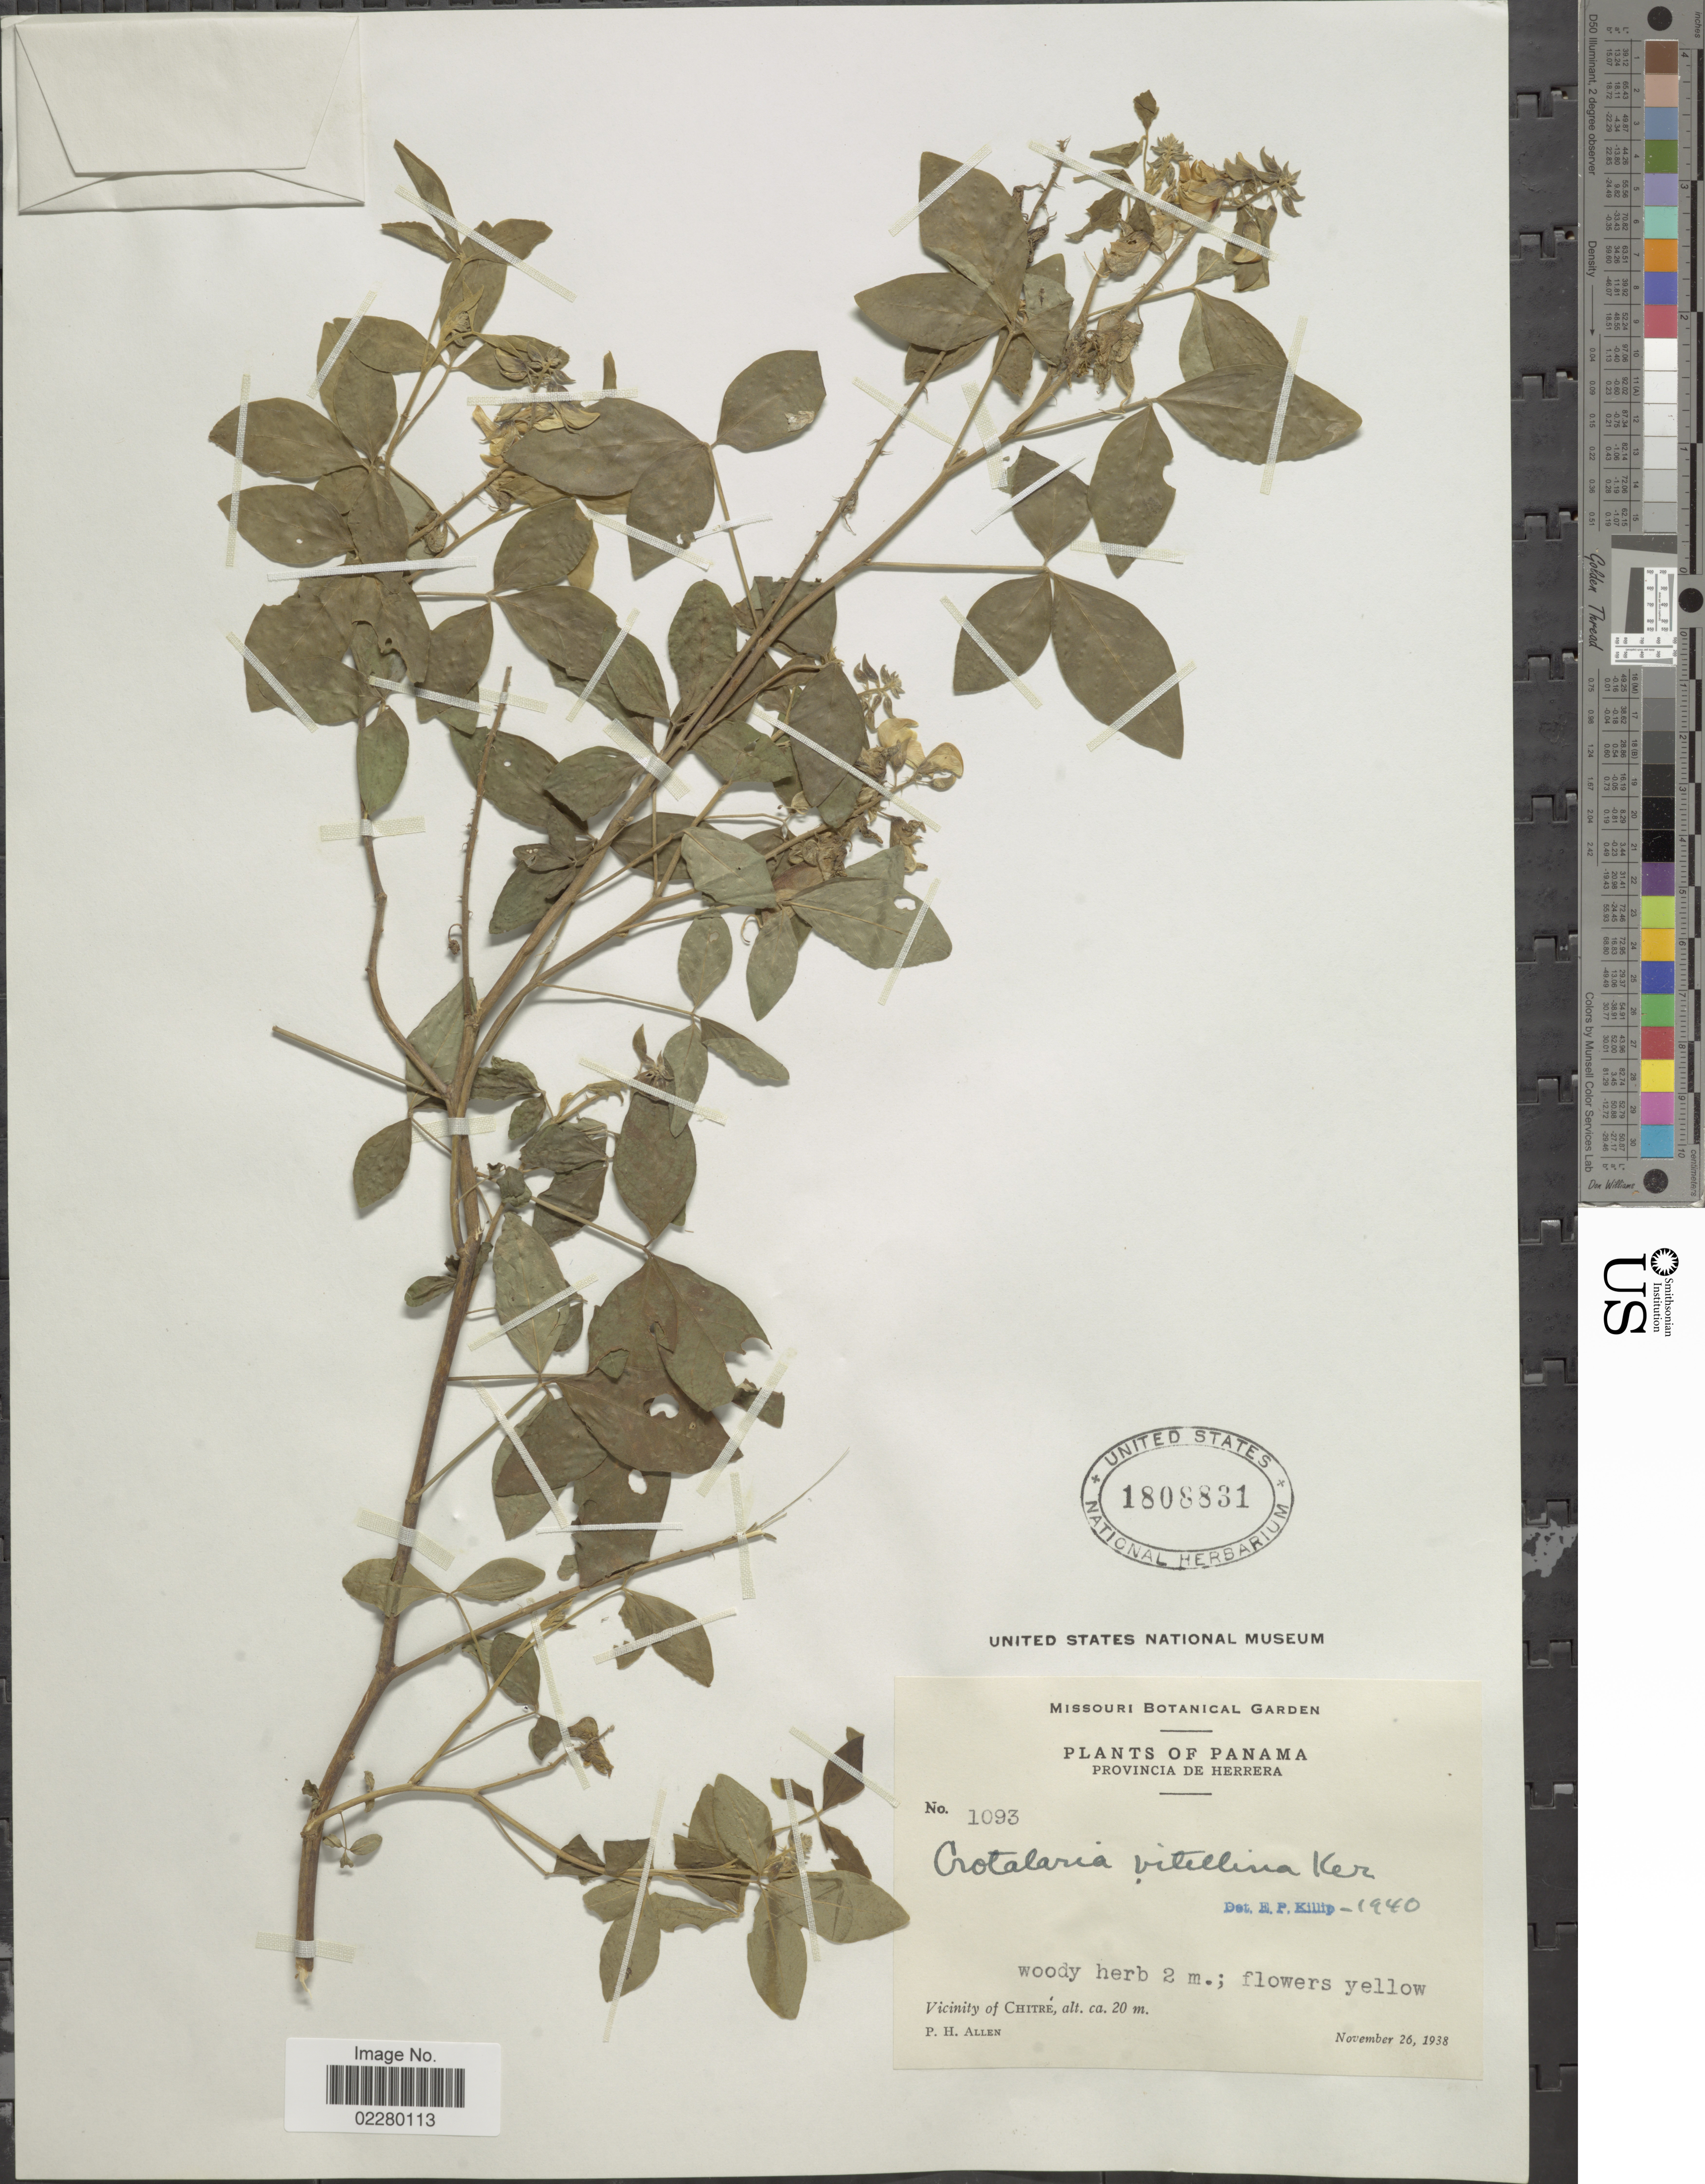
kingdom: Plantae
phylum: Tracheophyta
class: Magnoliopsida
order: Fabales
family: Fabaceae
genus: Crotalaria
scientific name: Crotalaria cajanifolia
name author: Kunth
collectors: P. H. Allen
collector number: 1093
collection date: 1938-11-26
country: Panama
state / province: Herrera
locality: Provincia de Herrera. Vicinity of Chitré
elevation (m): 20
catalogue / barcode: US 1808831